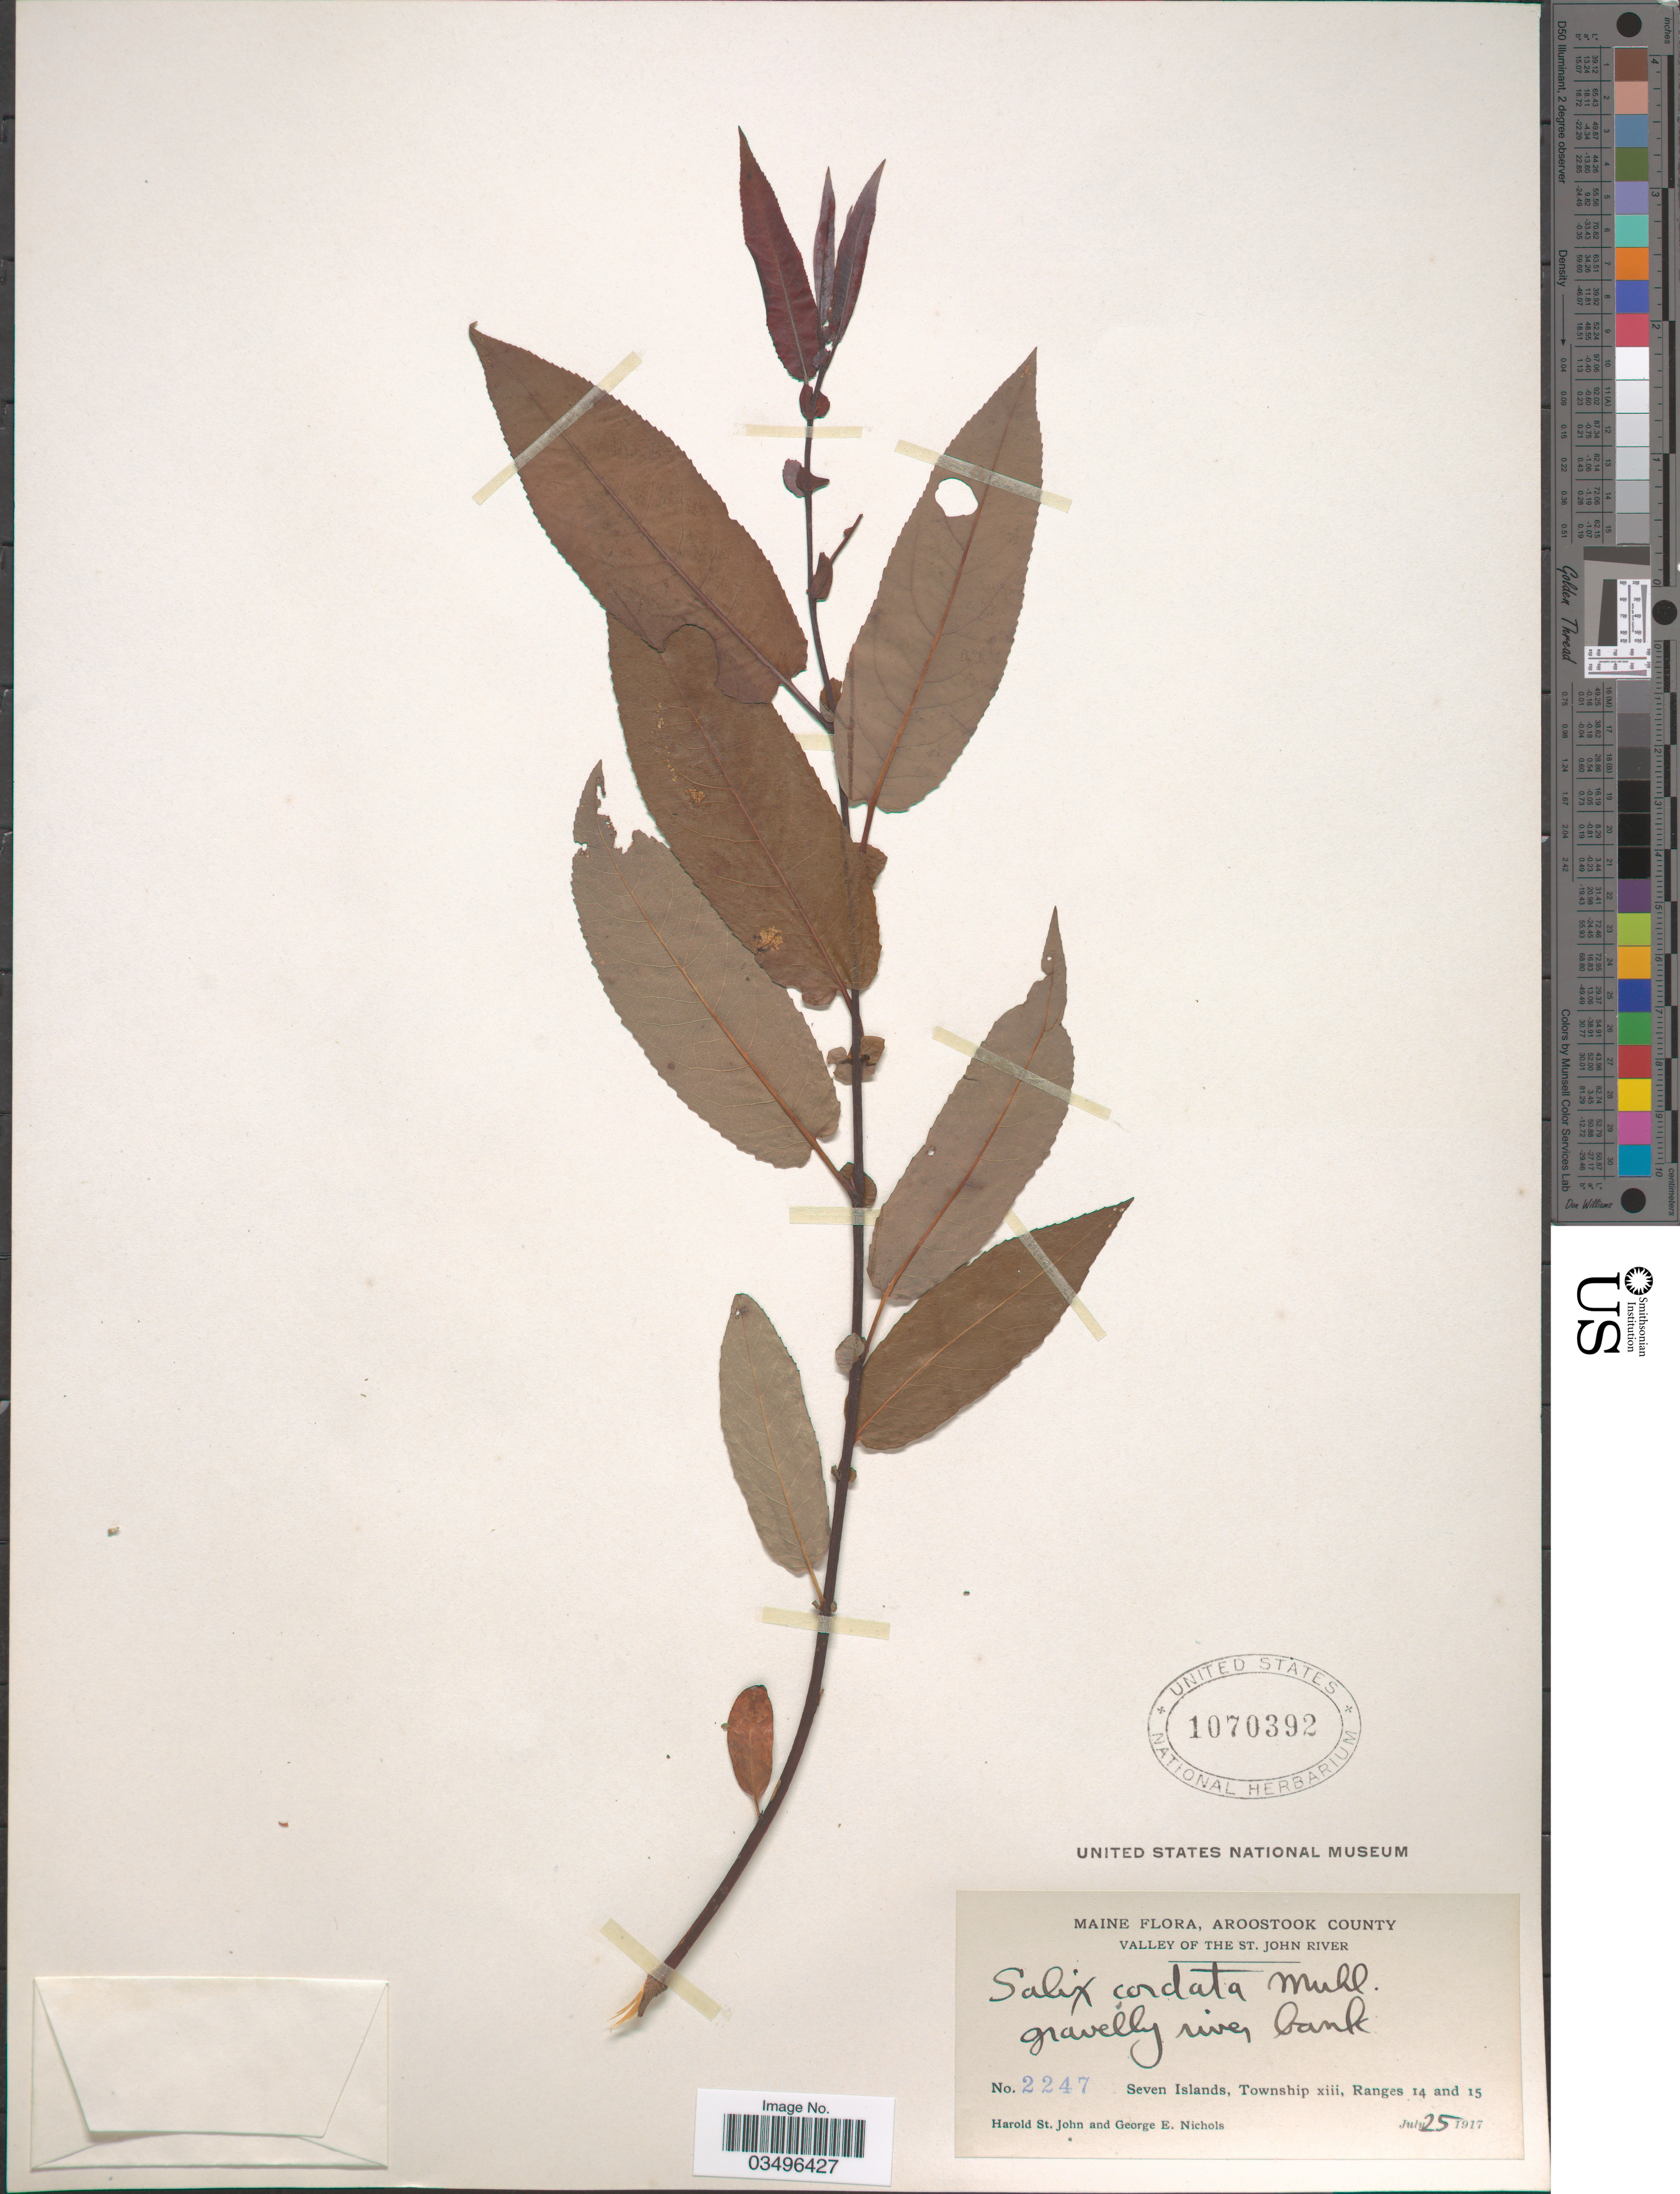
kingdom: Plantae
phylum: Tracheophyta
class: Magnoliopsida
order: Malpighiales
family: Salicaceae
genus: Salix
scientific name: Salix cordata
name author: Michx.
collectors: H. St. John & G. E. Nichols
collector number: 2247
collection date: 1917-07-25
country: United States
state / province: Maine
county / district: Aroostook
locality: Valley of the St. John River. Gravelly river bank. Seven Islands, Township xiii, Ranges 14 and 15.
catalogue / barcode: US 1070392